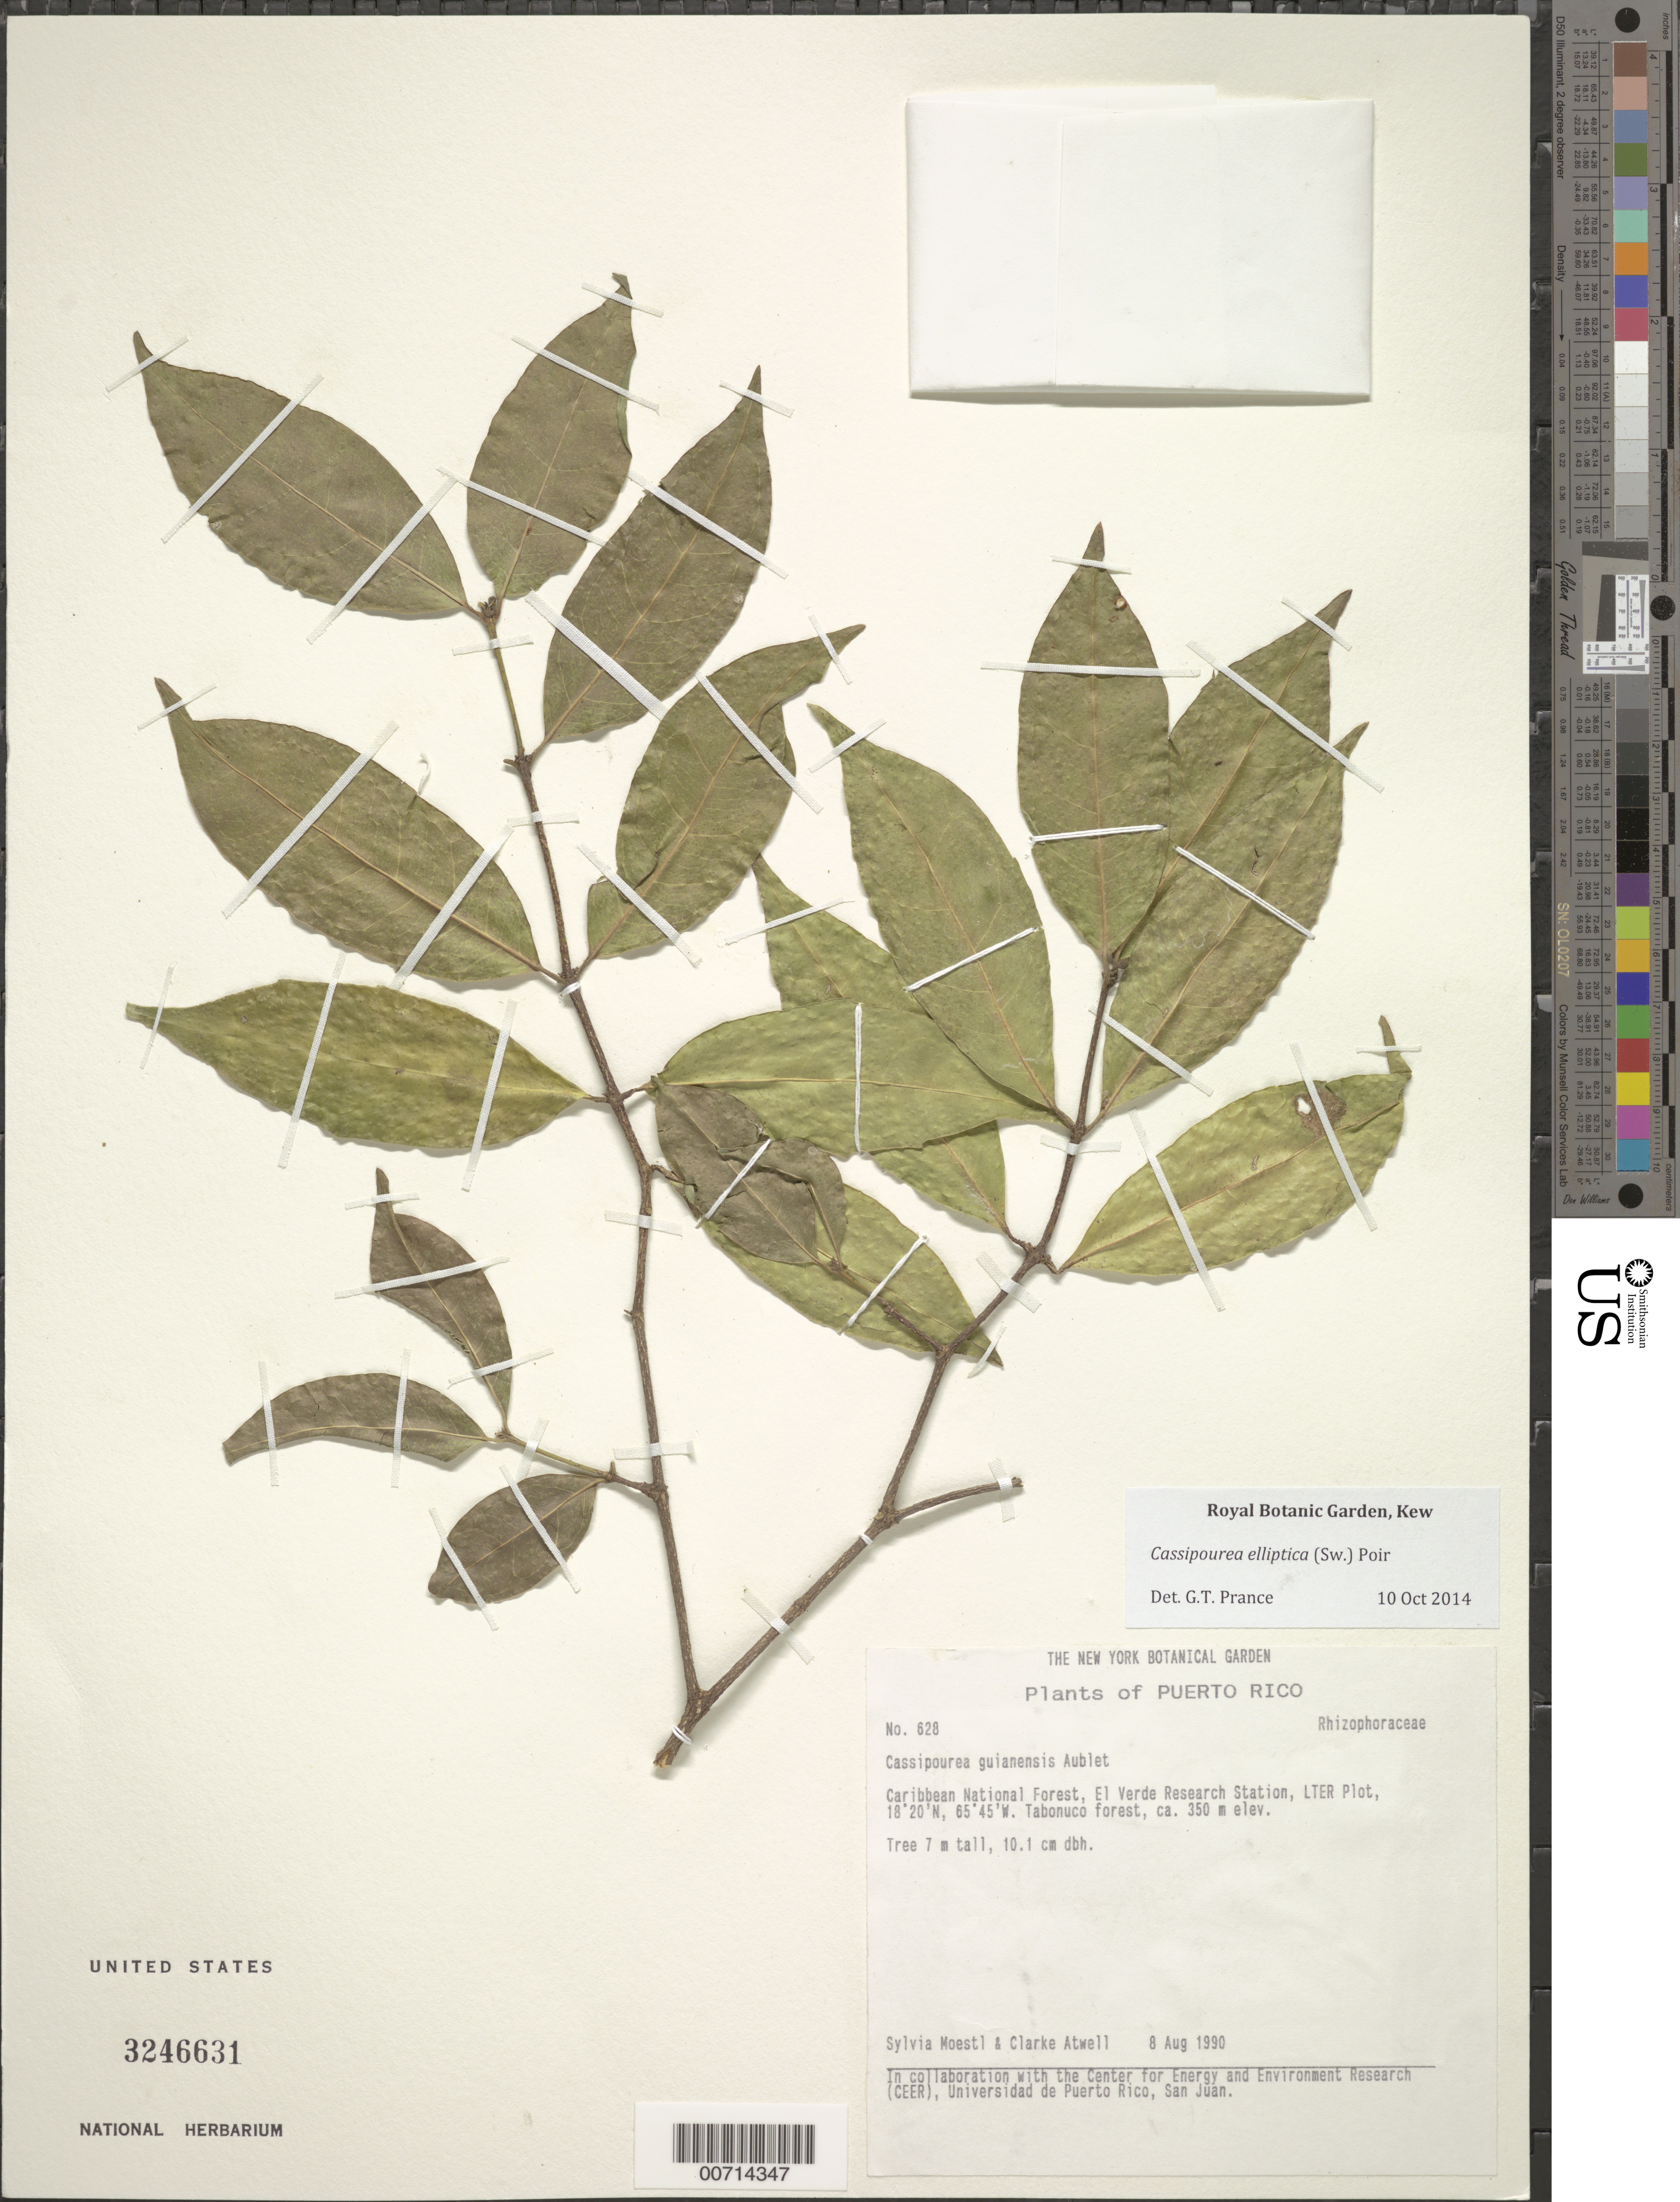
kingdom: Plantae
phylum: Tracheophyta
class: Magnoliopsida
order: Malpighiales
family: Rhizophoraceae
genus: Cassipourea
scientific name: Cassipourea elliptica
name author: (Sw.) Poir.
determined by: Prance, G. T.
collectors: S. Moestl & C. Atwell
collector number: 628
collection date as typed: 08 Aug 1990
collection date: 1990-08-08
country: Puerto Rico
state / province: Río Grande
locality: Caribbean Natl. Forest, El Verde Research Station, LTER Plot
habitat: Tabonuco forest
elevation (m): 350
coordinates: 18.33333333, -65.75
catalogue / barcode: US 3246631